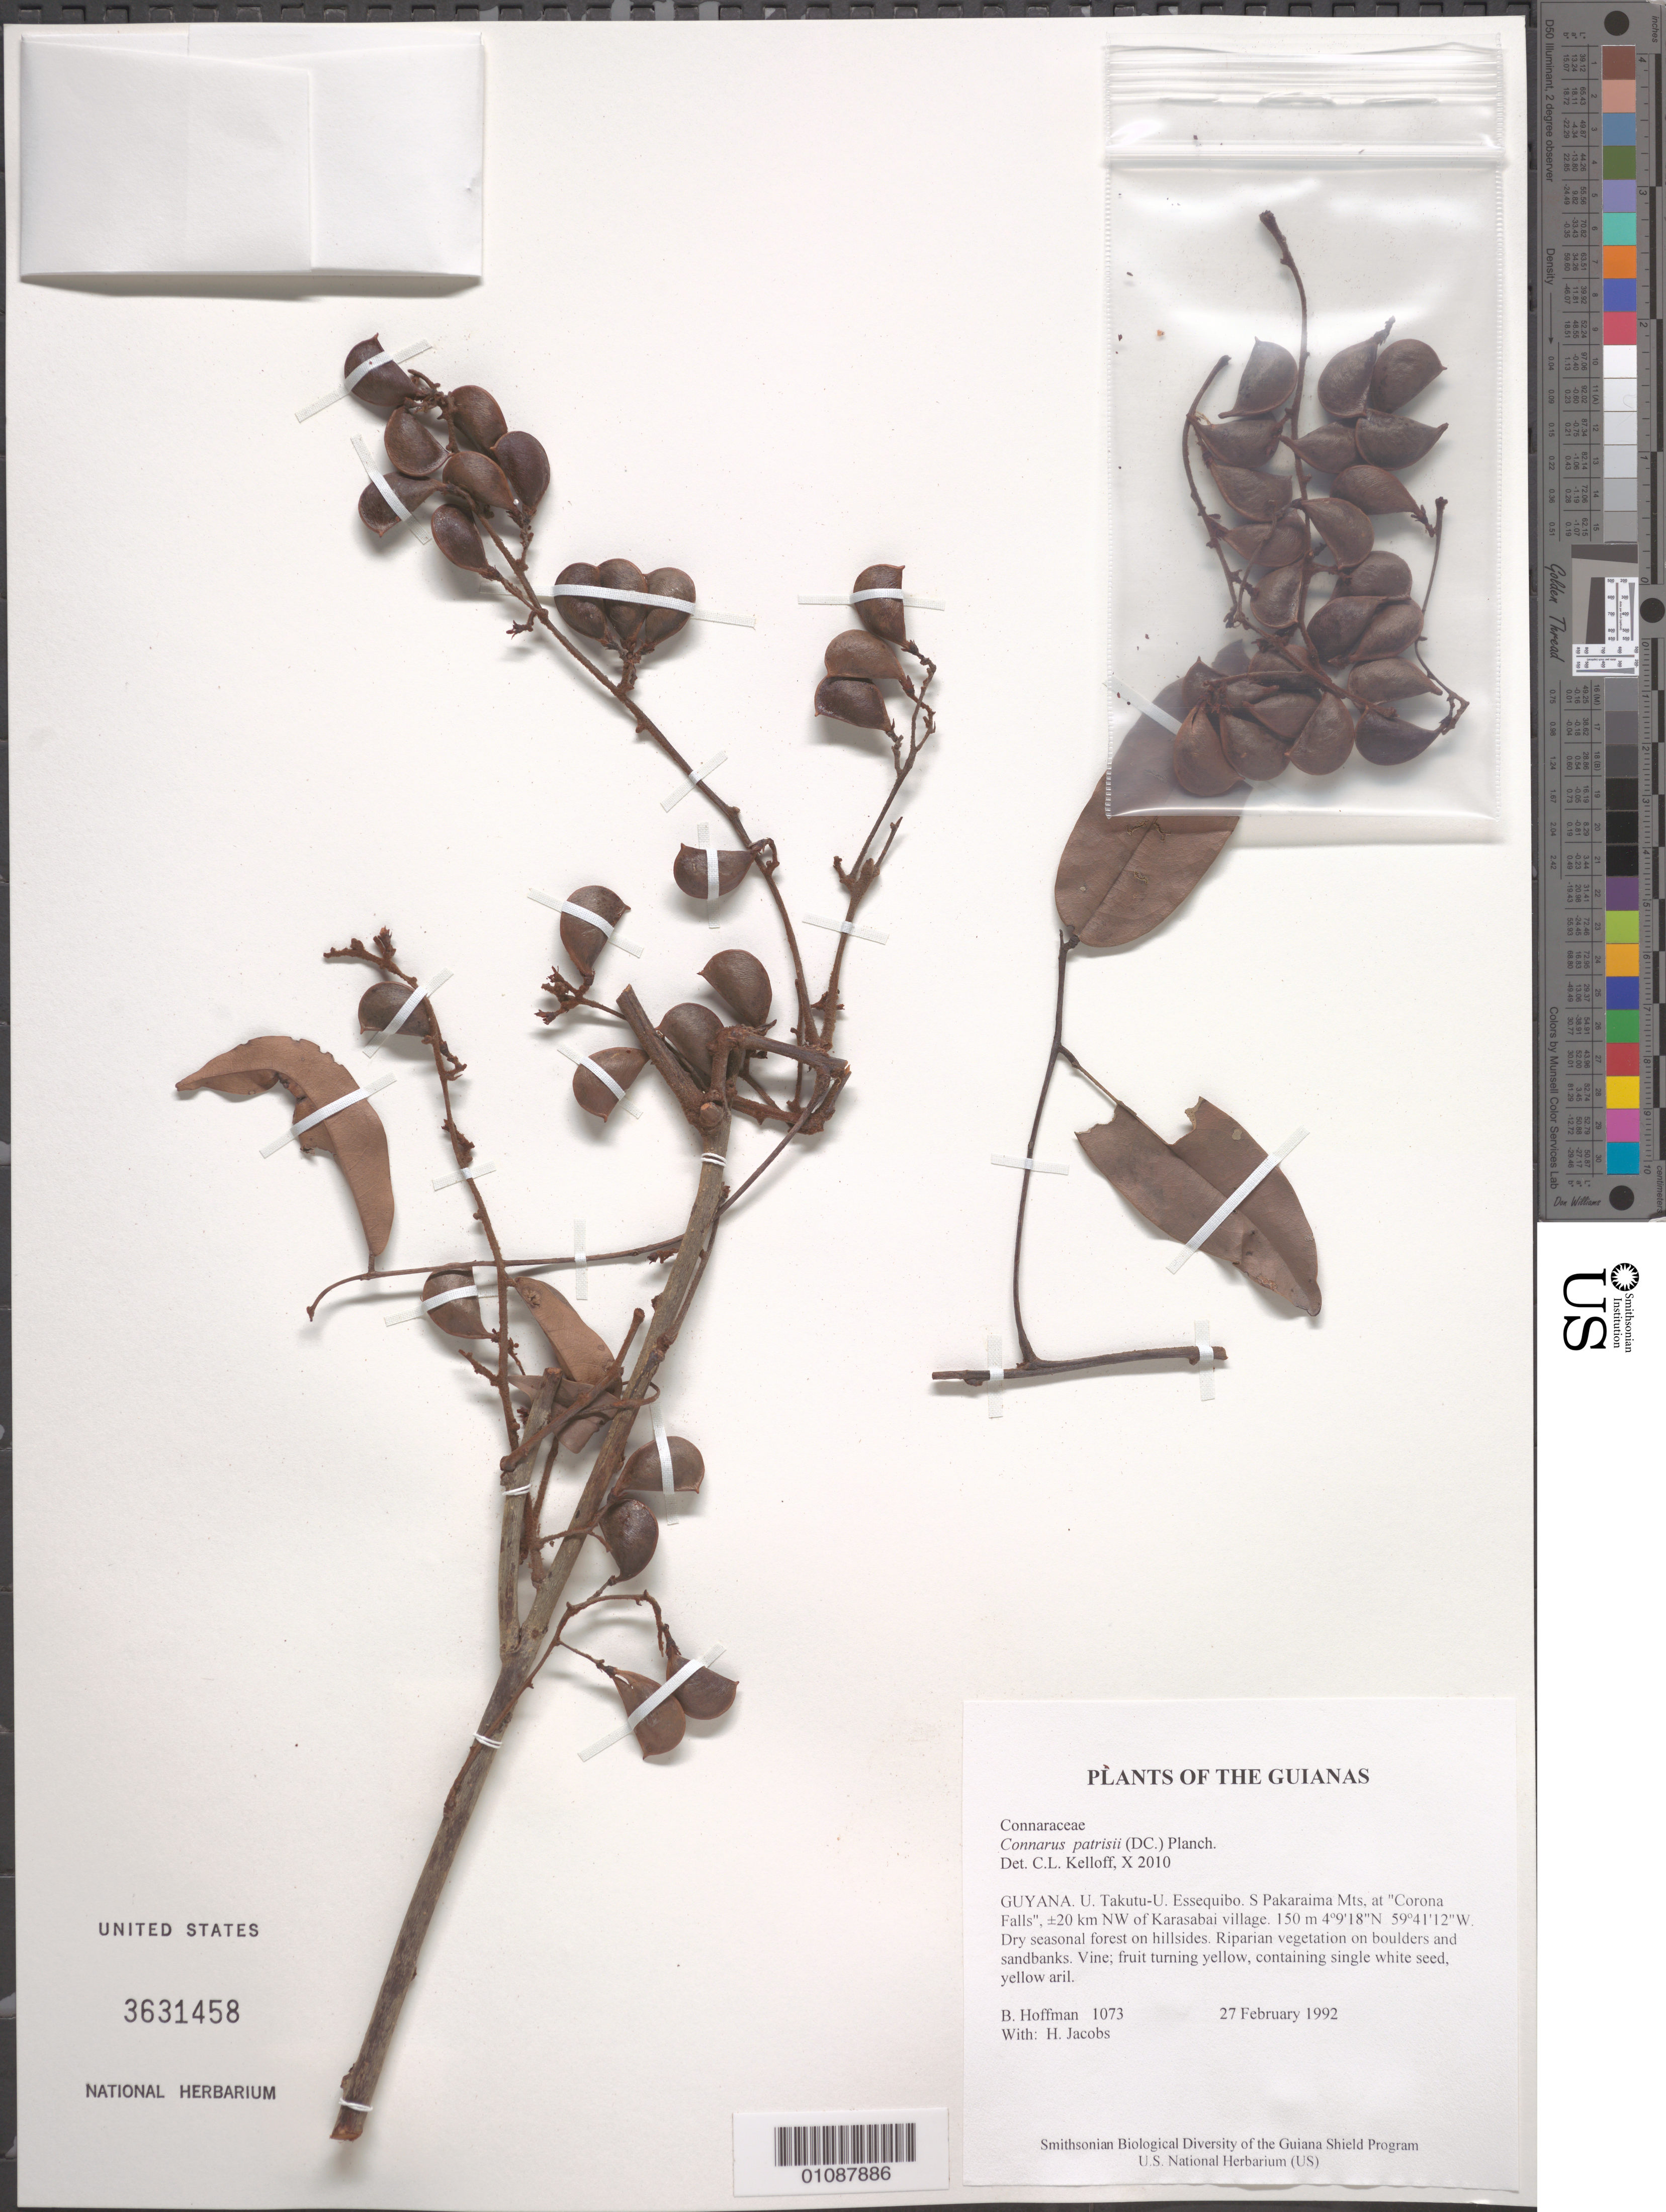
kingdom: Plantae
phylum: Tracheophyta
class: Magnoliopsida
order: Oxalidales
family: Connaraceae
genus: Connarus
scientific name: Connarus patrisii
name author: (DC.) Planch.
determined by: Kelloff, Carol L., (US), Smithsonian Institution - National Museum of Natural History (UNITED STATES)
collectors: B. Hoffman & H. Jacobs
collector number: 1073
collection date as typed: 27 February 1992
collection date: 1992-02-27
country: Guyana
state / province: U. Takutu-U. Essequibo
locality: S Pakaraima Mts, at "Corona Falls", ±20 km NW of Karasabai village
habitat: Dry seasonal forest on hillsides. Riparian vegetation on boulders and sandbanks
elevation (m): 150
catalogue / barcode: US 3631458